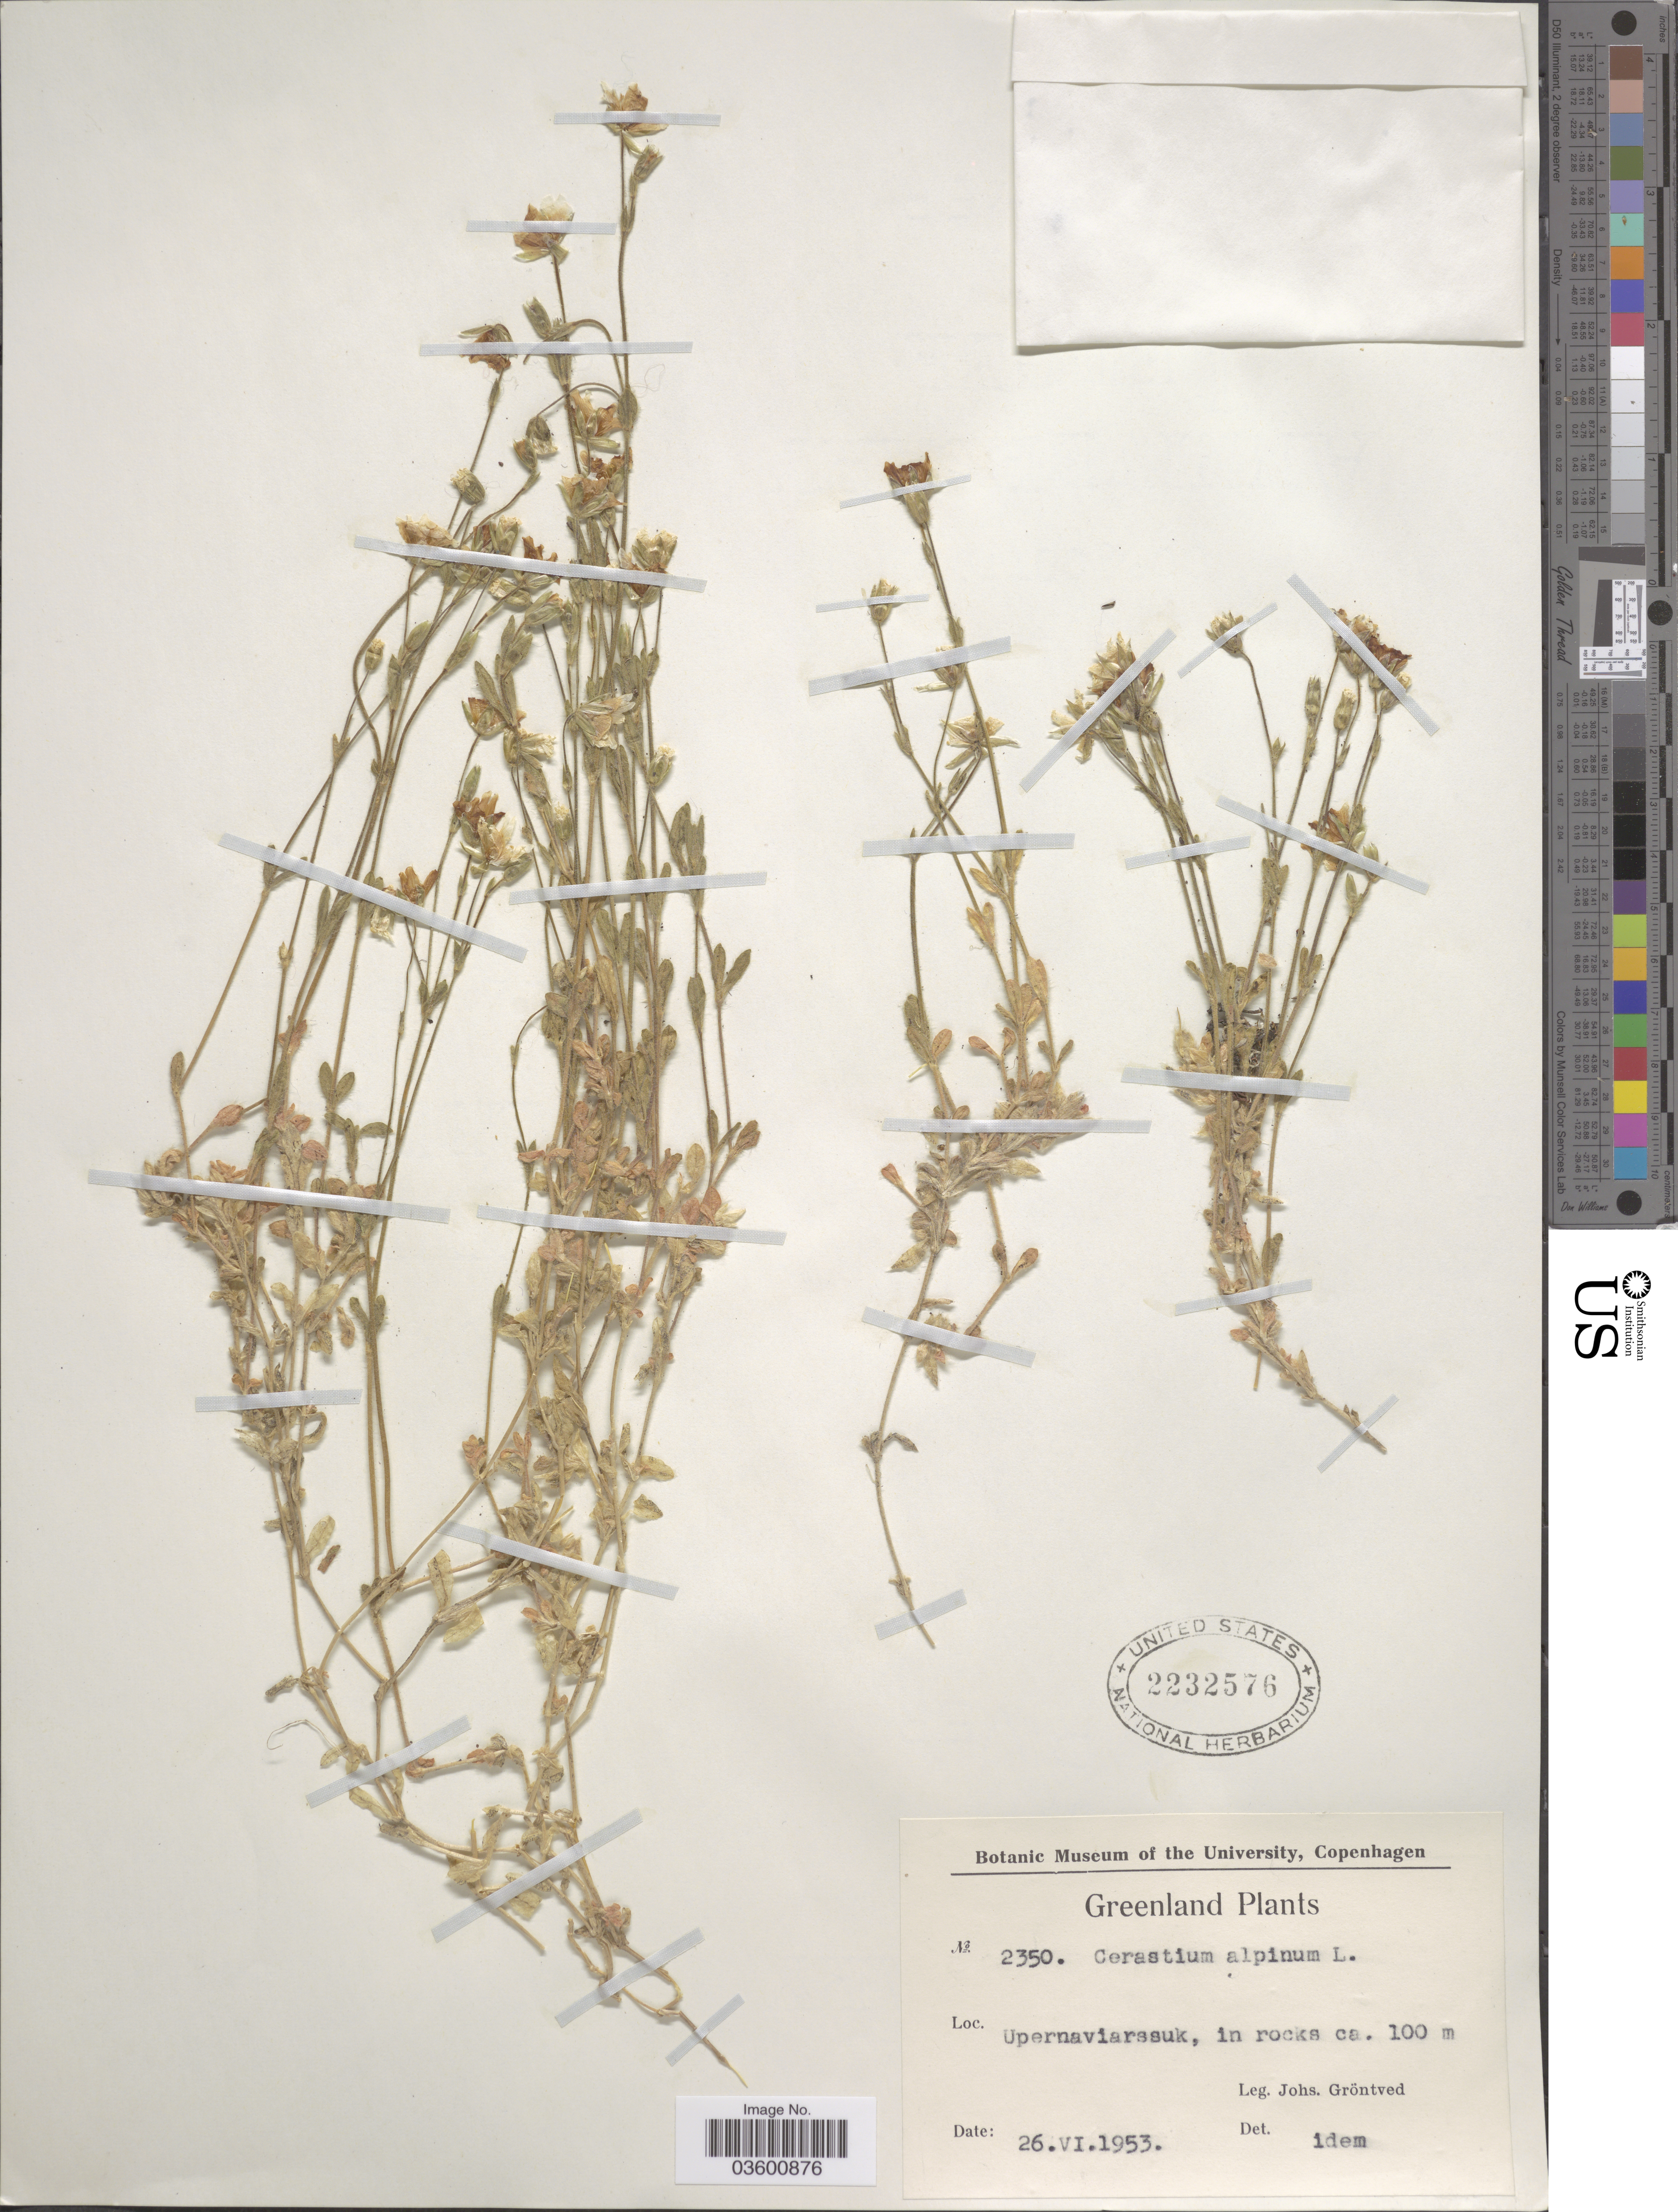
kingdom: Plantae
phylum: Tracheophyta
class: Magnoliopsida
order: Caryophyllales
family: Caryophyllaceae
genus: Cerastium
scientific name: Cerastium alpinum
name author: L.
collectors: J. Gröntved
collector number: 2350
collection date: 1953-06-26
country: Greenland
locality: Upernaviarssuk, in rocks.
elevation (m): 100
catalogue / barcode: US 2232576